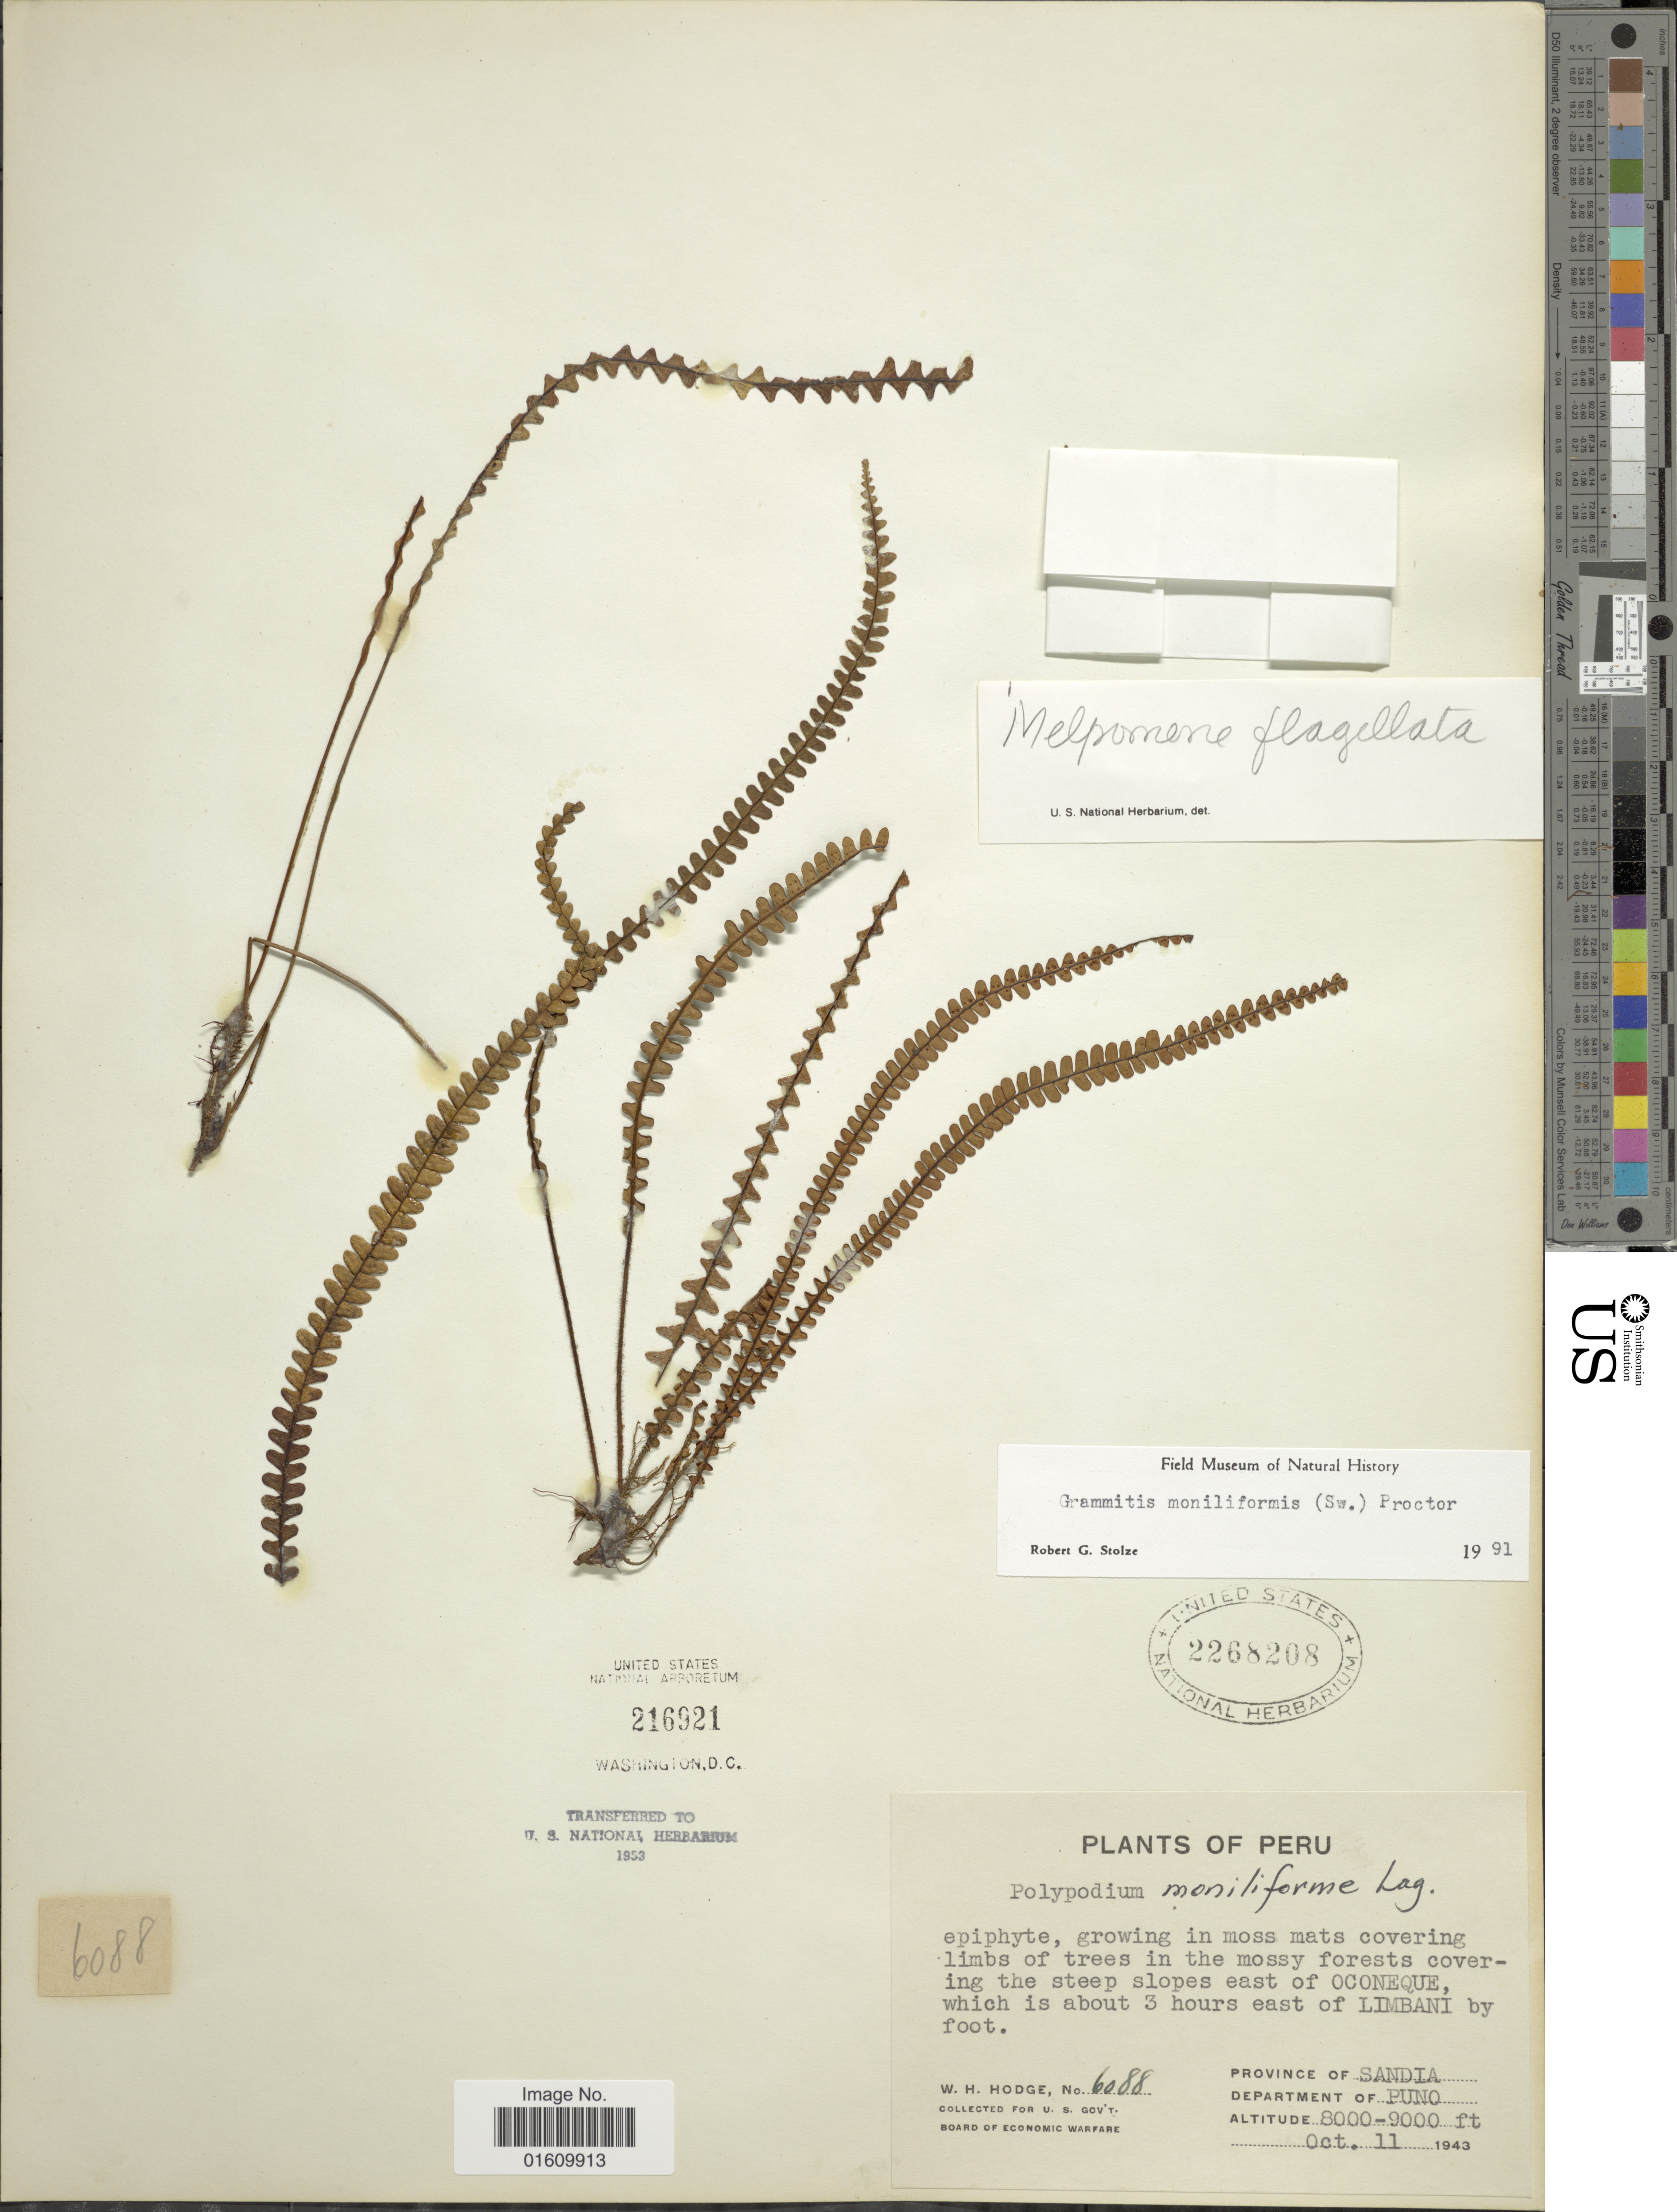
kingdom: Plantae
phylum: Tracheophyta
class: Polypodiopsida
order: Polypodiales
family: Polypodiaceae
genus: Melpomene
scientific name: Melpomene flagellata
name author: Lehnert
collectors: W. Hodge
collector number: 6088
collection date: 1943-10-11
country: Peru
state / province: Puno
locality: East of Oconeque, Which in about 3 hours east of Limbani by foot, Province of Sandia, Departement of Puno.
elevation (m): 2438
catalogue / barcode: US 2268208